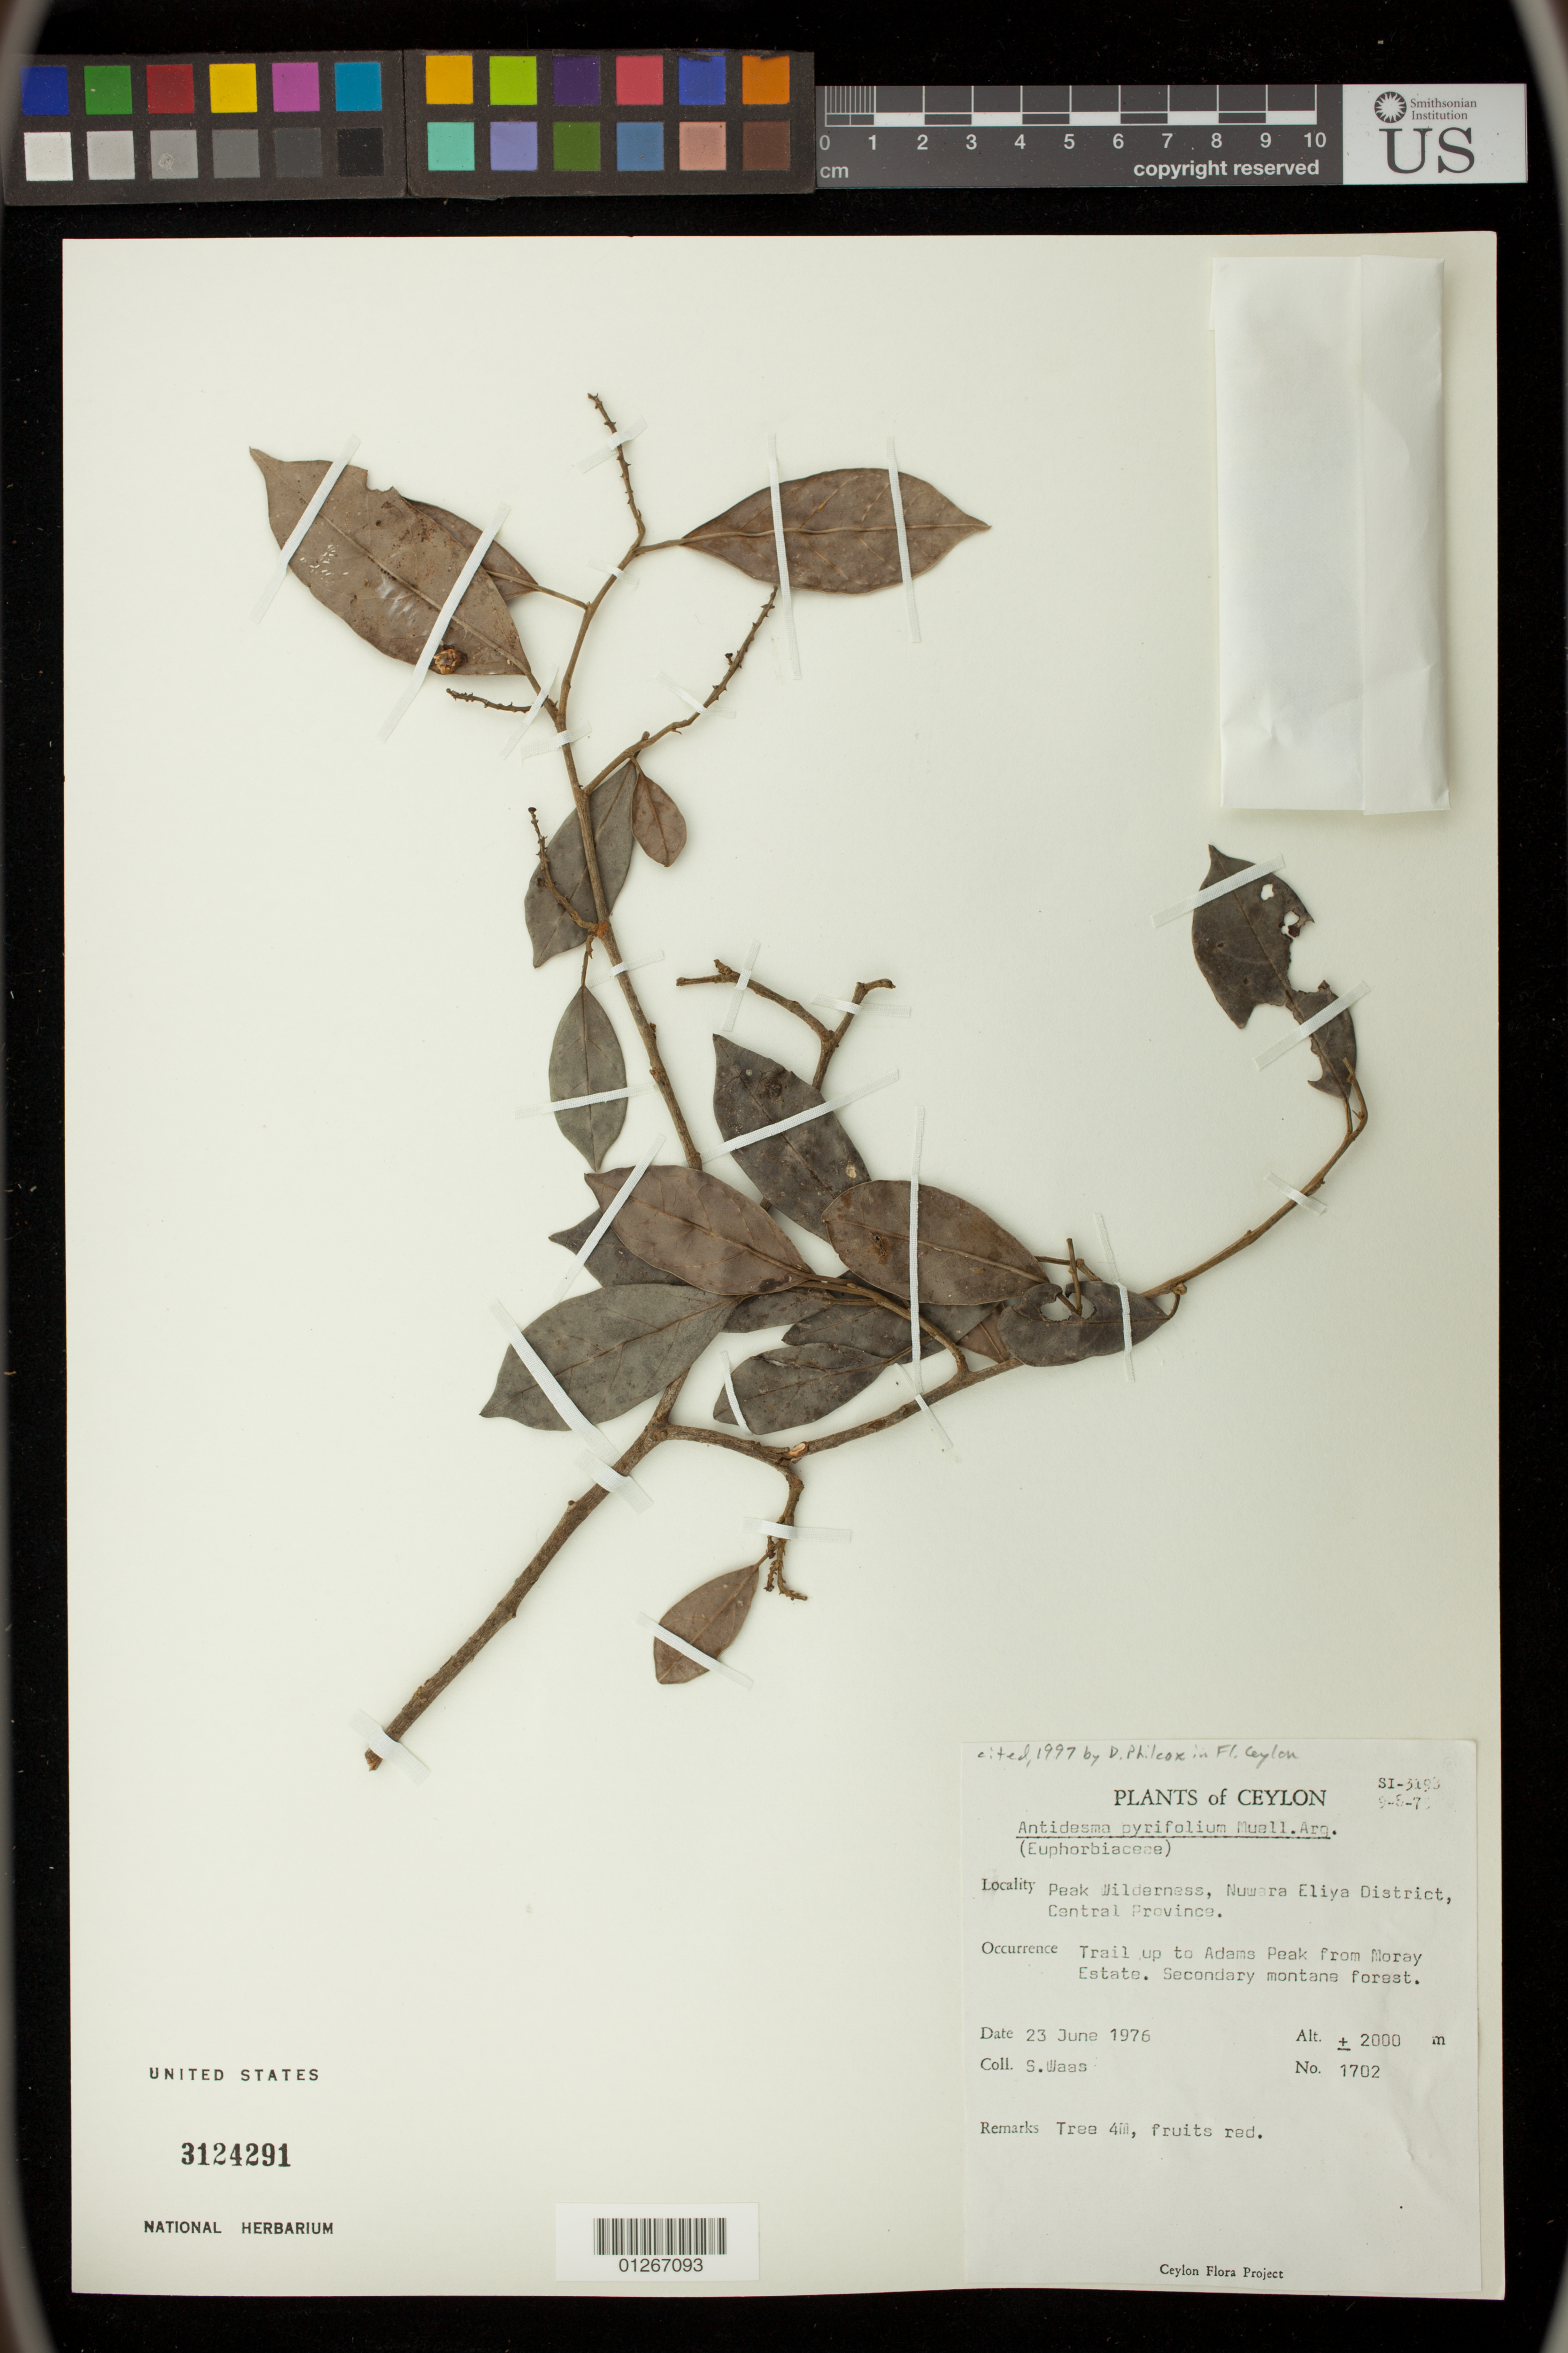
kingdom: Plantae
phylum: Tracheophyta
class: Magnoliopsida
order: Malpighiales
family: Phyllanthaceae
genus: Antidesma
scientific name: Antidesma pyrifolium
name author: Müll. Arg.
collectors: S. Waas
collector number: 1702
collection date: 1976-06-23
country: Sri Lanka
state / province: Central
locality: Peak Wilderness, Nuwara Eliya District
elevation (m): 2000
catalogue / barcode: US 3124291